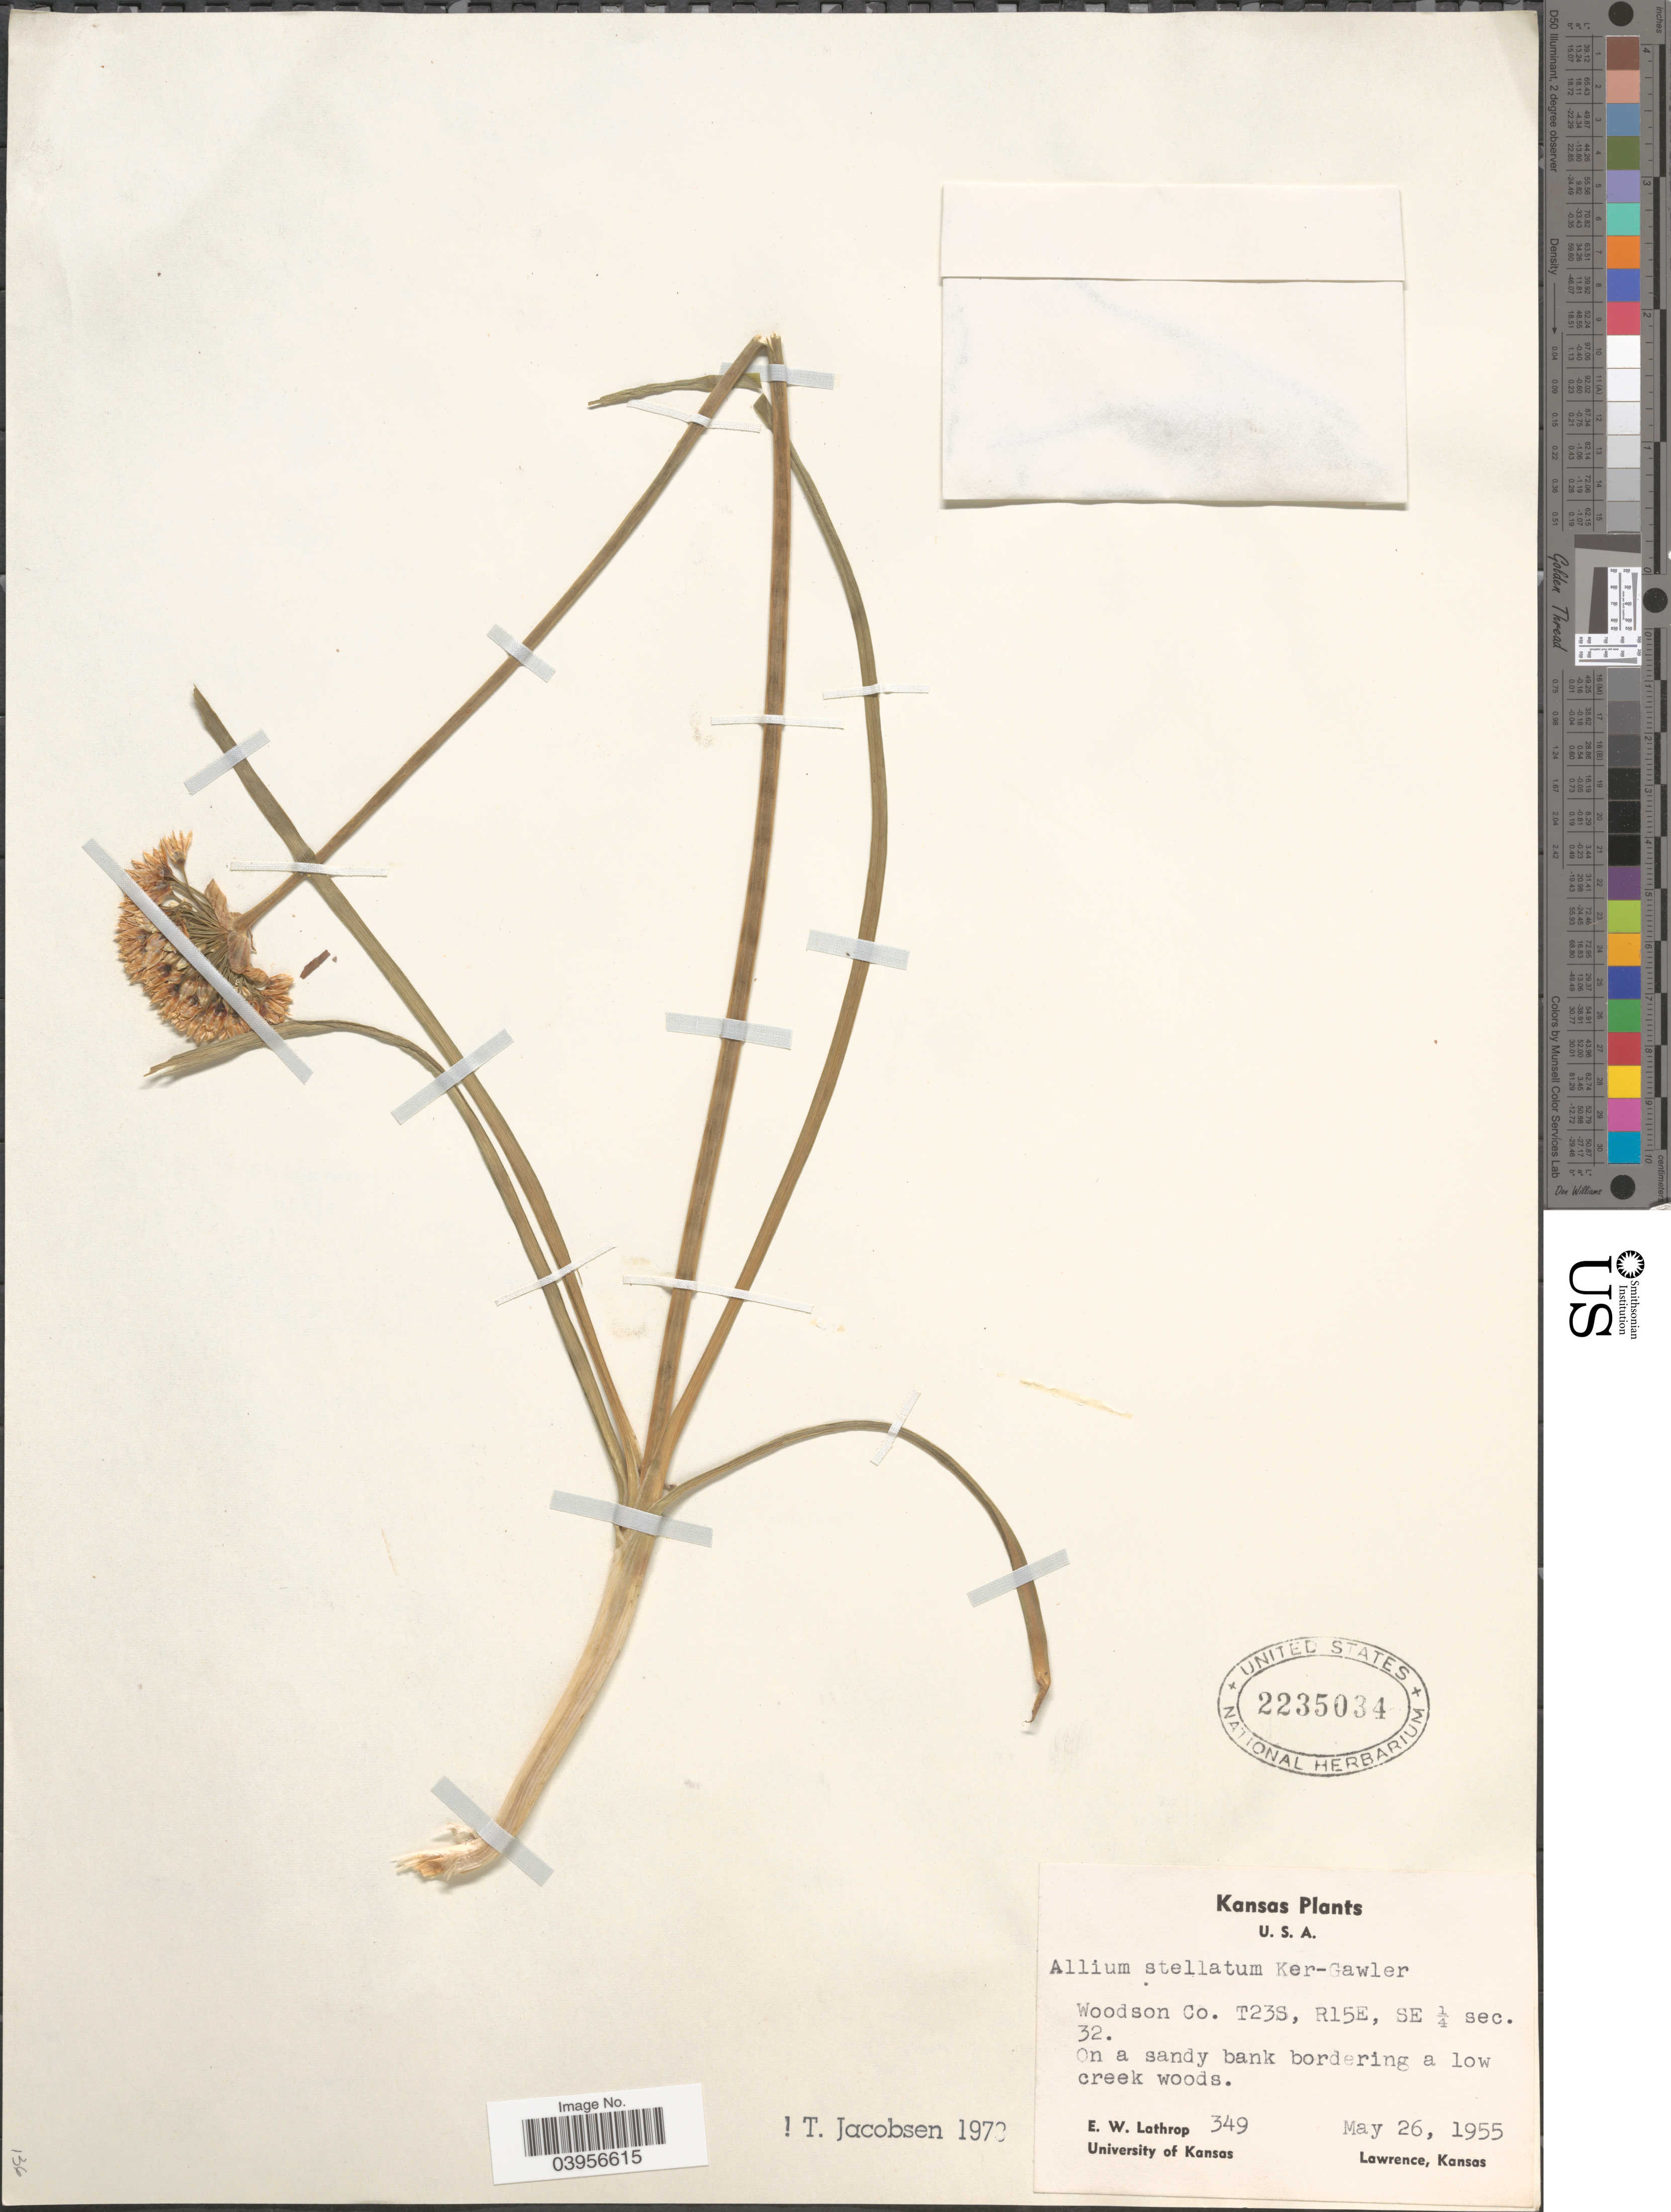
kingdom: Plantae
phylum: Tracheophyta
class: Liliopsida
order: Asparagales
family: Amaryllidaceae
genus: Allium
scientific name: Allium stellatum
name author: Nutt. ex Ker Gawl.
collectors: E. W. Lathrop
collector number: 349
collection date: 1955-05-26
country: United States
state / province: Kansas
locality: Woodson Co. T23S, R15E, SE ¼ sec. 32. On a sandy bank bordering a low creek woods.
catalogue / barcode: US 2235034